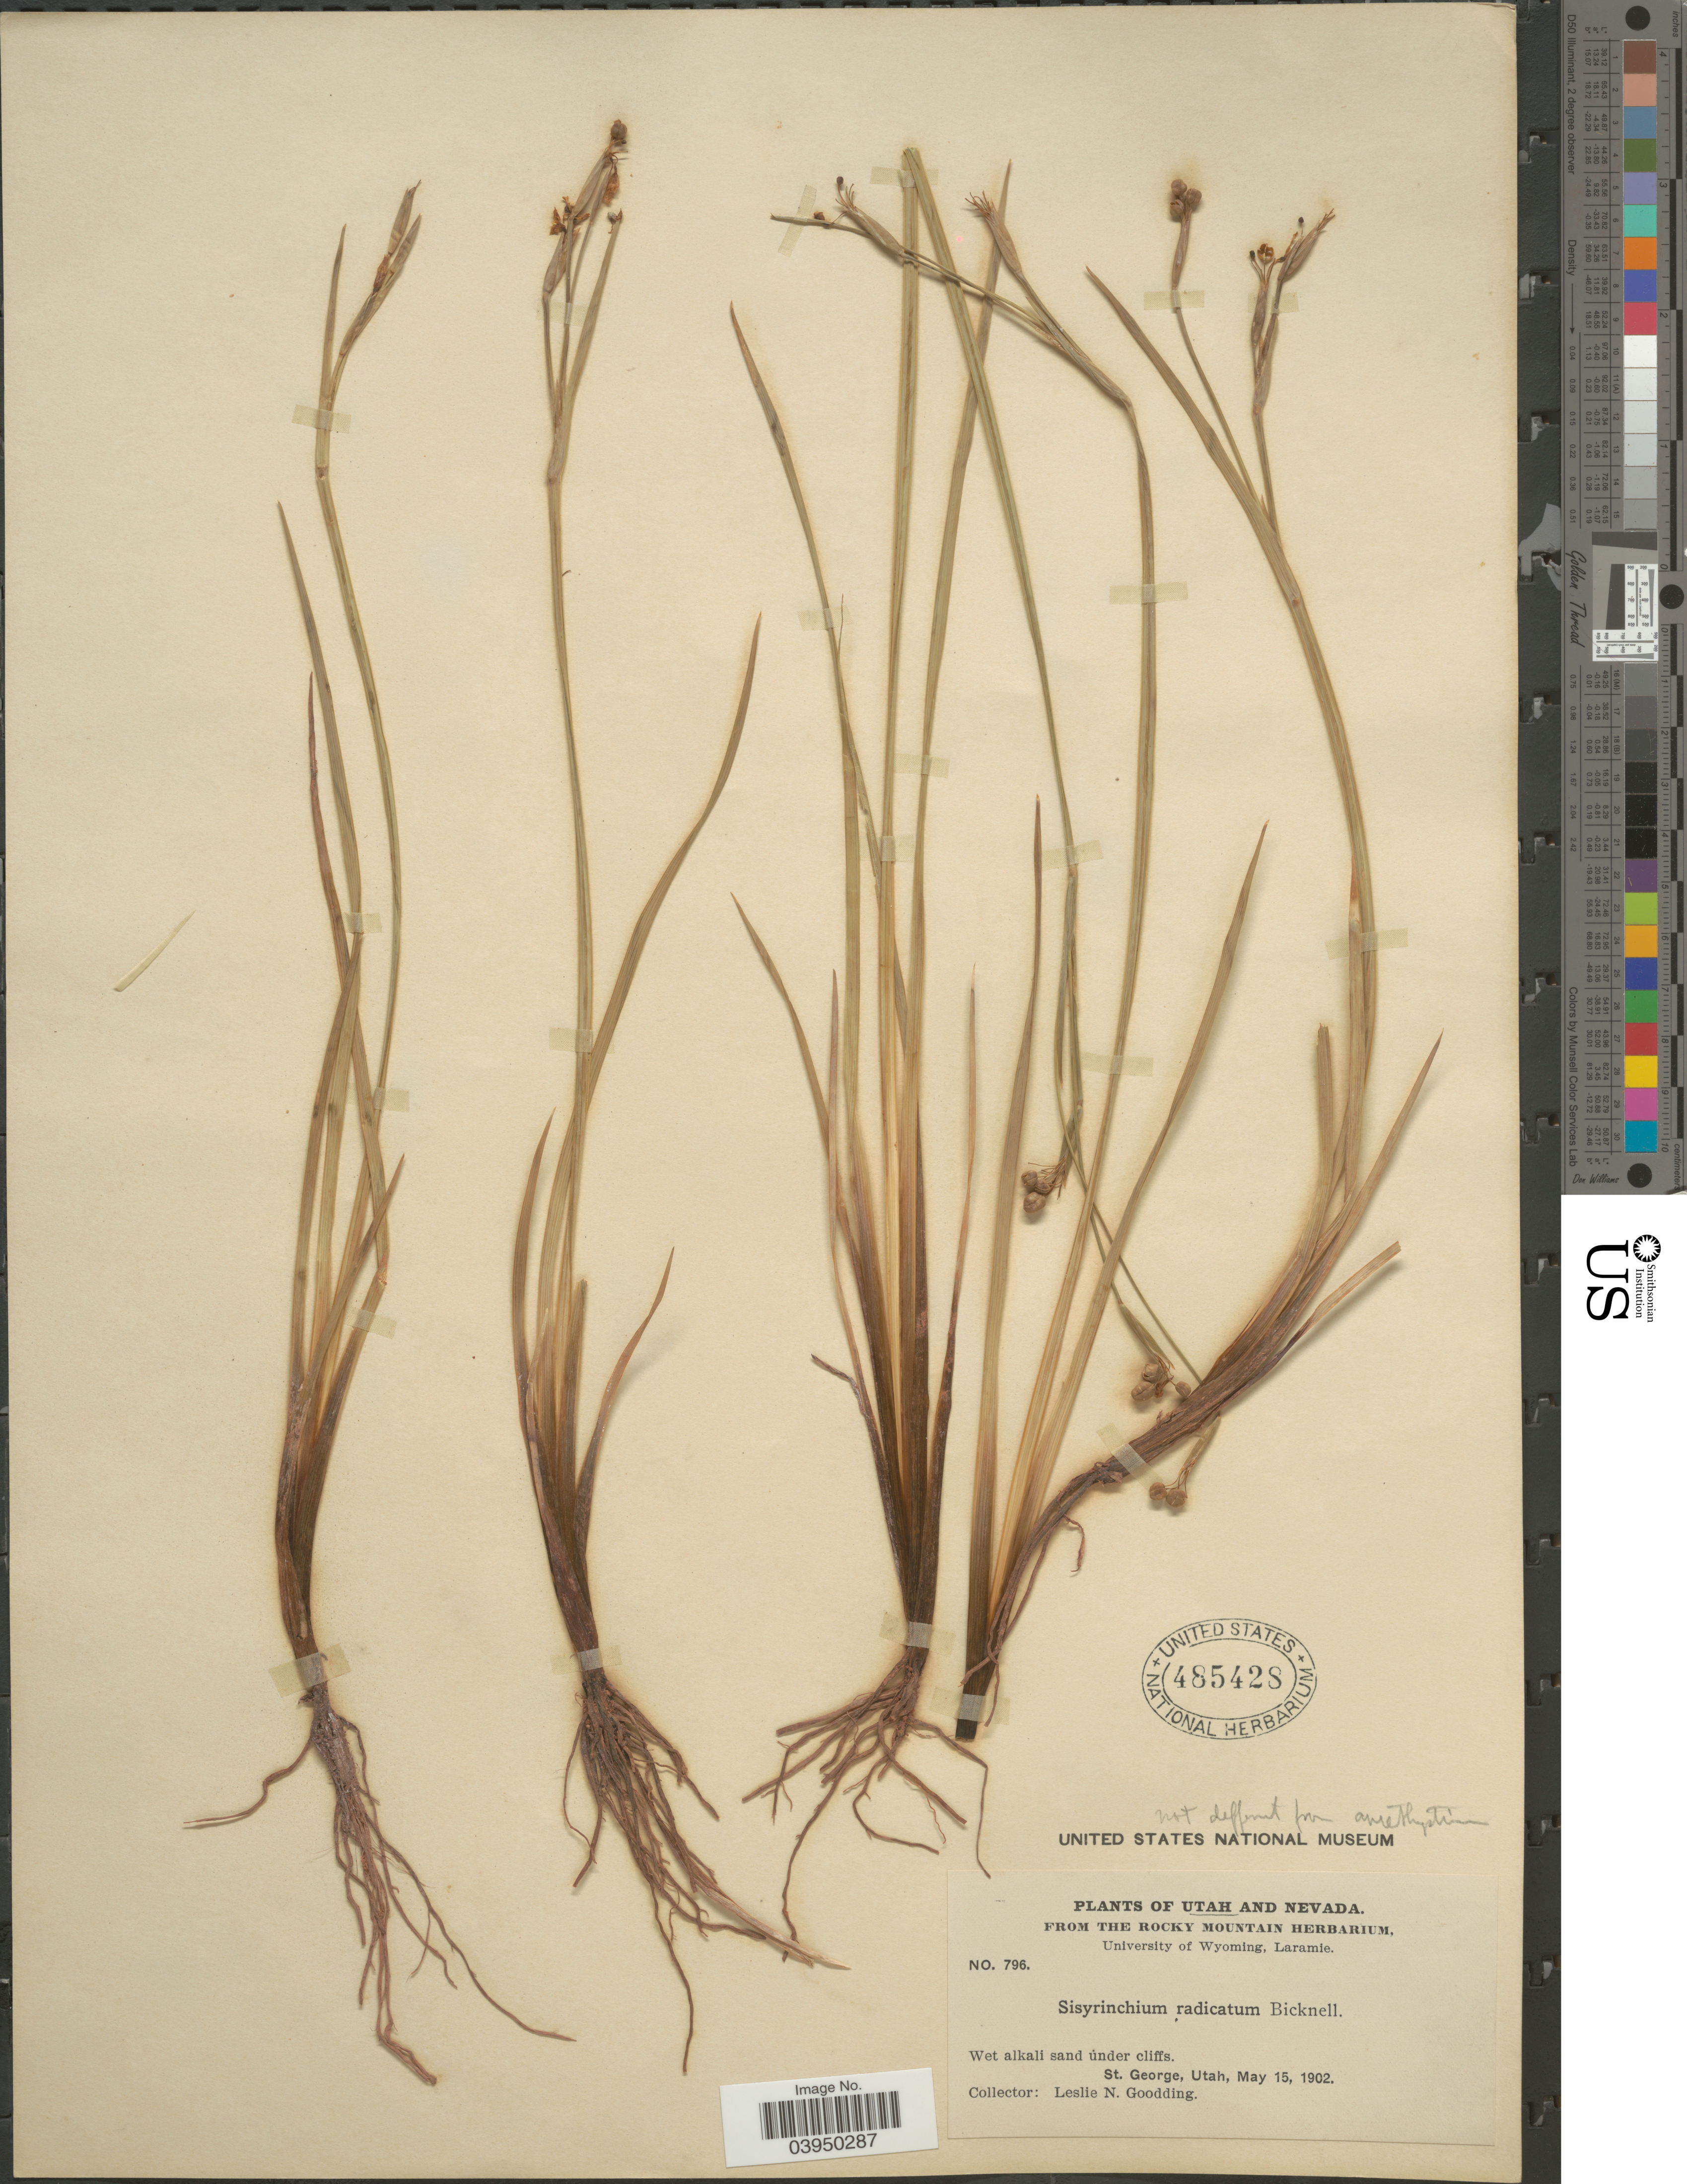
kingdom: Plantae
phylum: Tracheophyta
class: Liliopsida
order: Asparagales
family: Iridaceae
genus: Sisyrinchium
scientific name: Sisyrinchium amethystinum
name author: E.P. Bicknell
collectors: L. N. Goodding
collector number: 796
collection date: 1902-05-15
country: United States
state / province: Utah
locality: St. George.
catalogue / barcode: US 485428